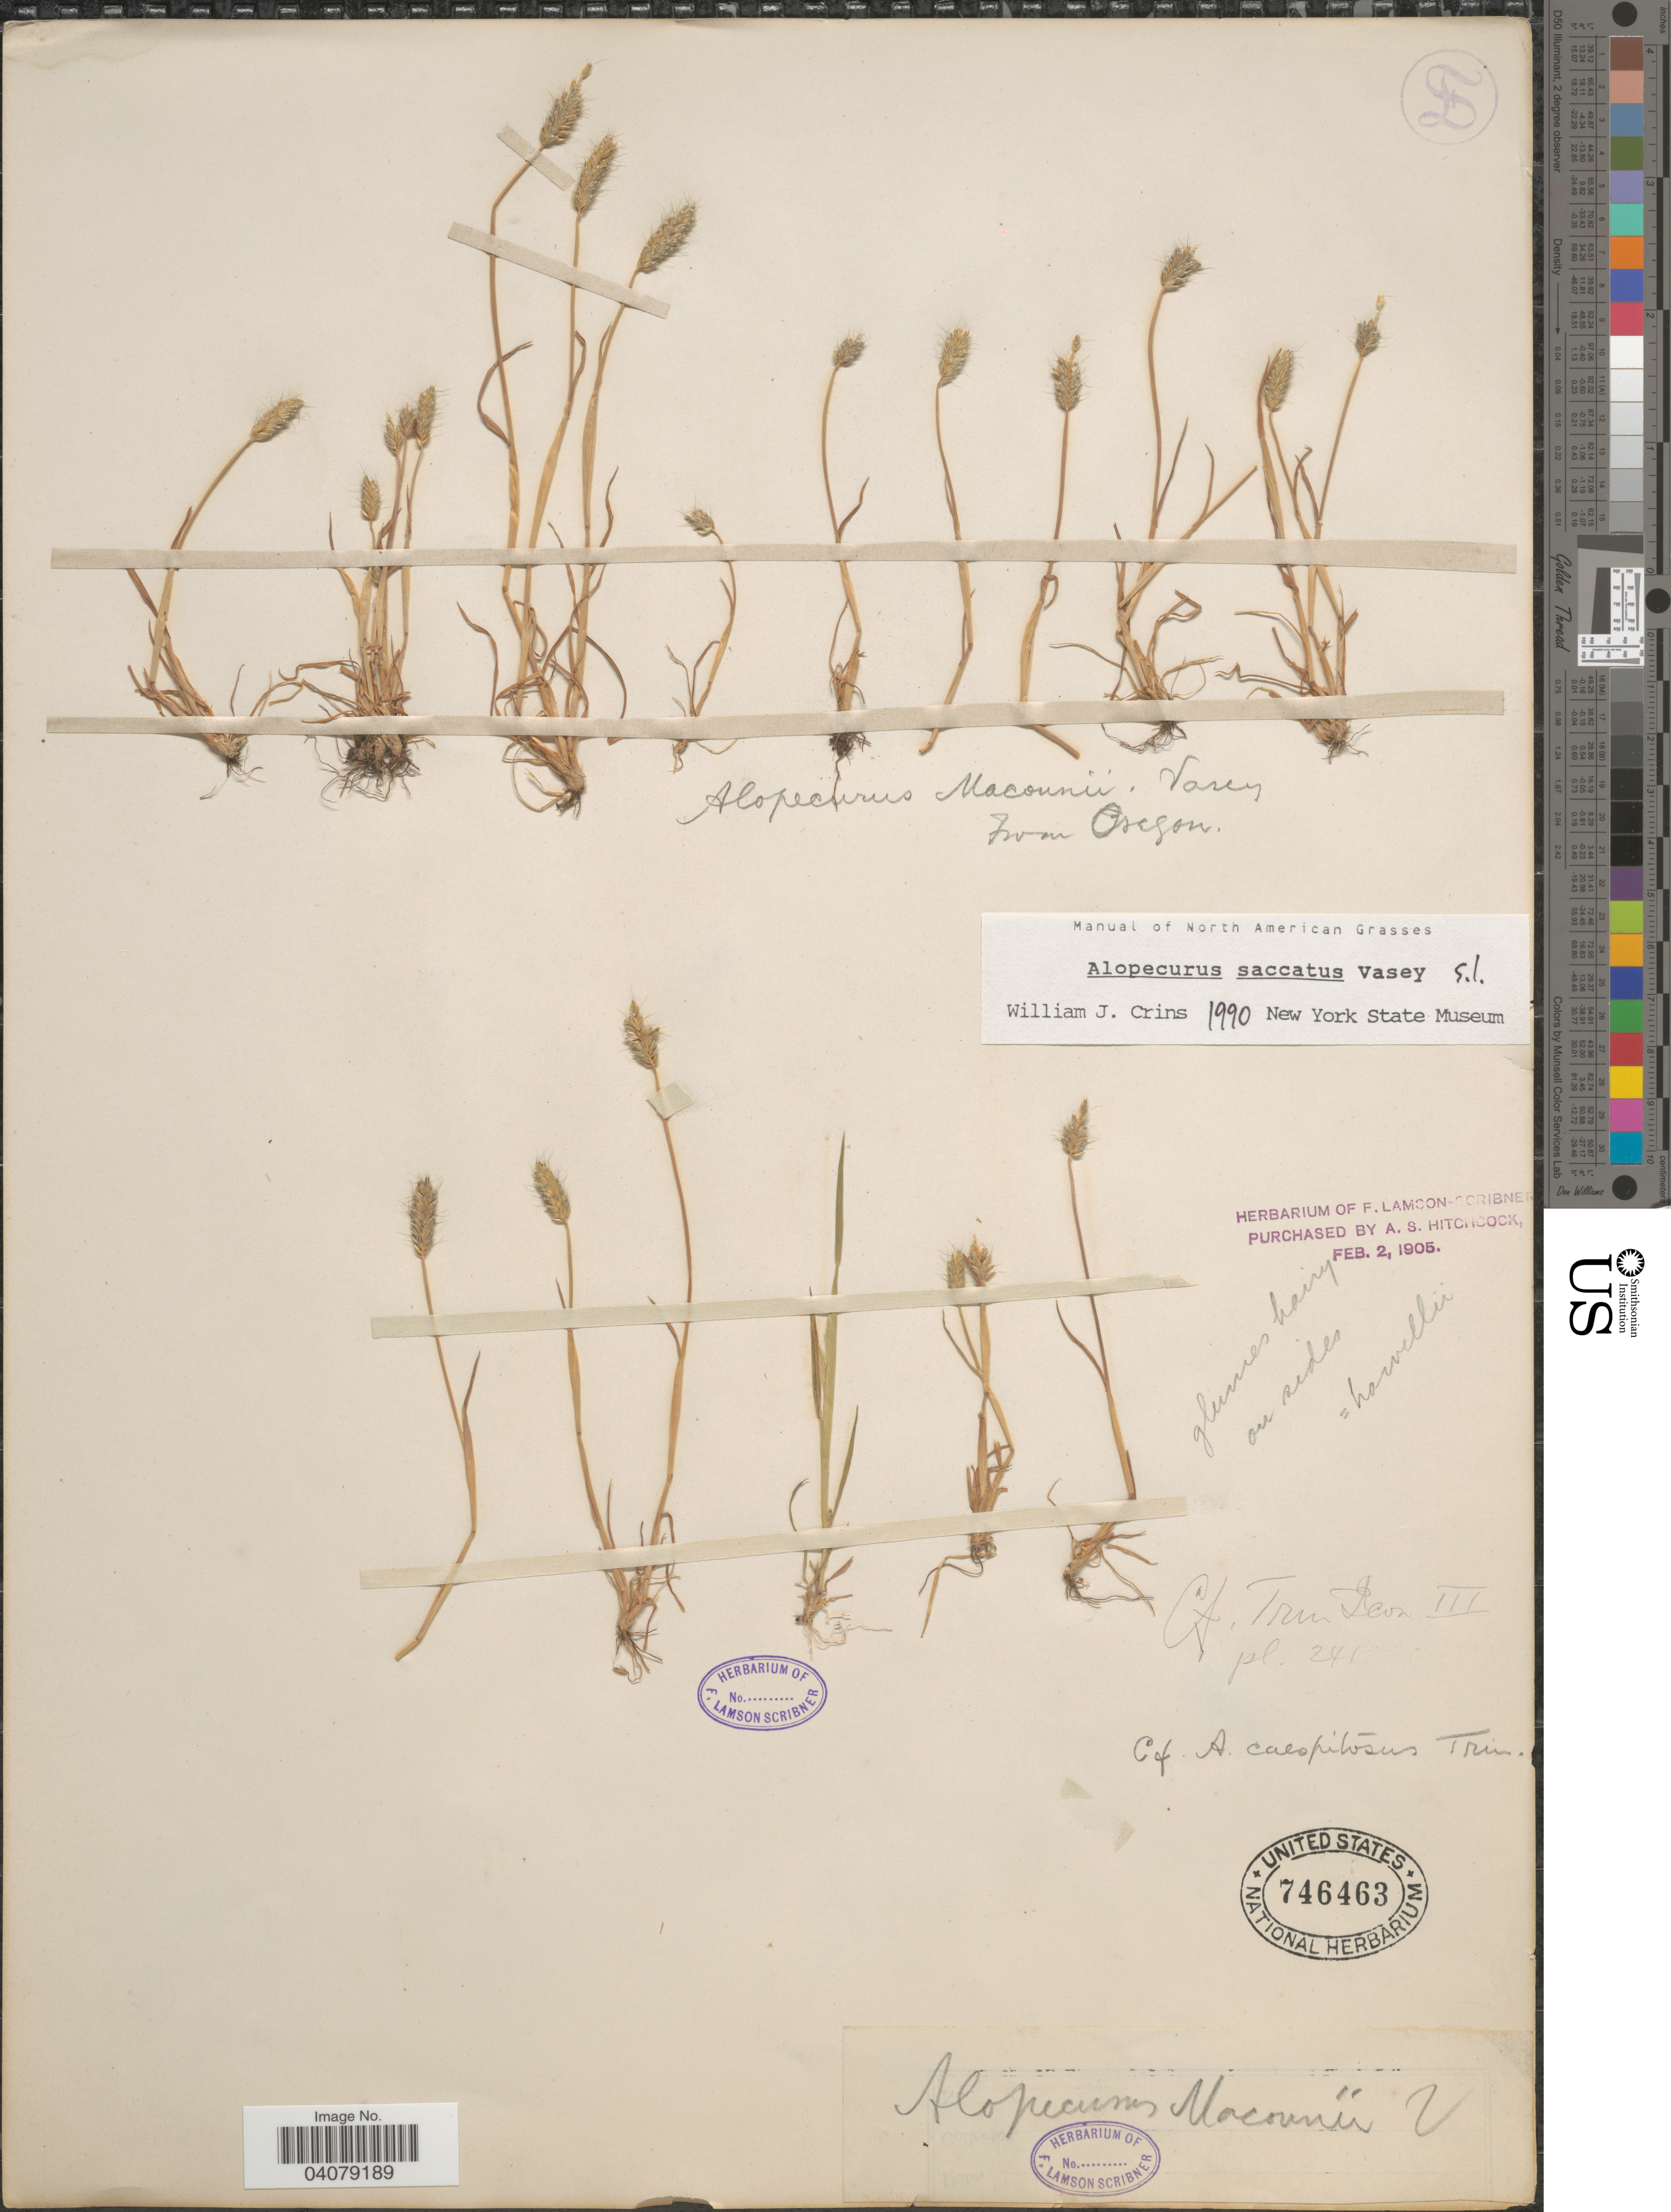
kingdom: Plantae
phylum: Tracheophyta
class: Liliopsida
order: Poales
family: Poaceae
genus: Alopecurus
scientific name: Alopecurus saccatus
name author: Vasey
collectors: ex herb. F. Lamson Scribner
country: United States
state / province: Oregon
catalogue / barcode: US 746463